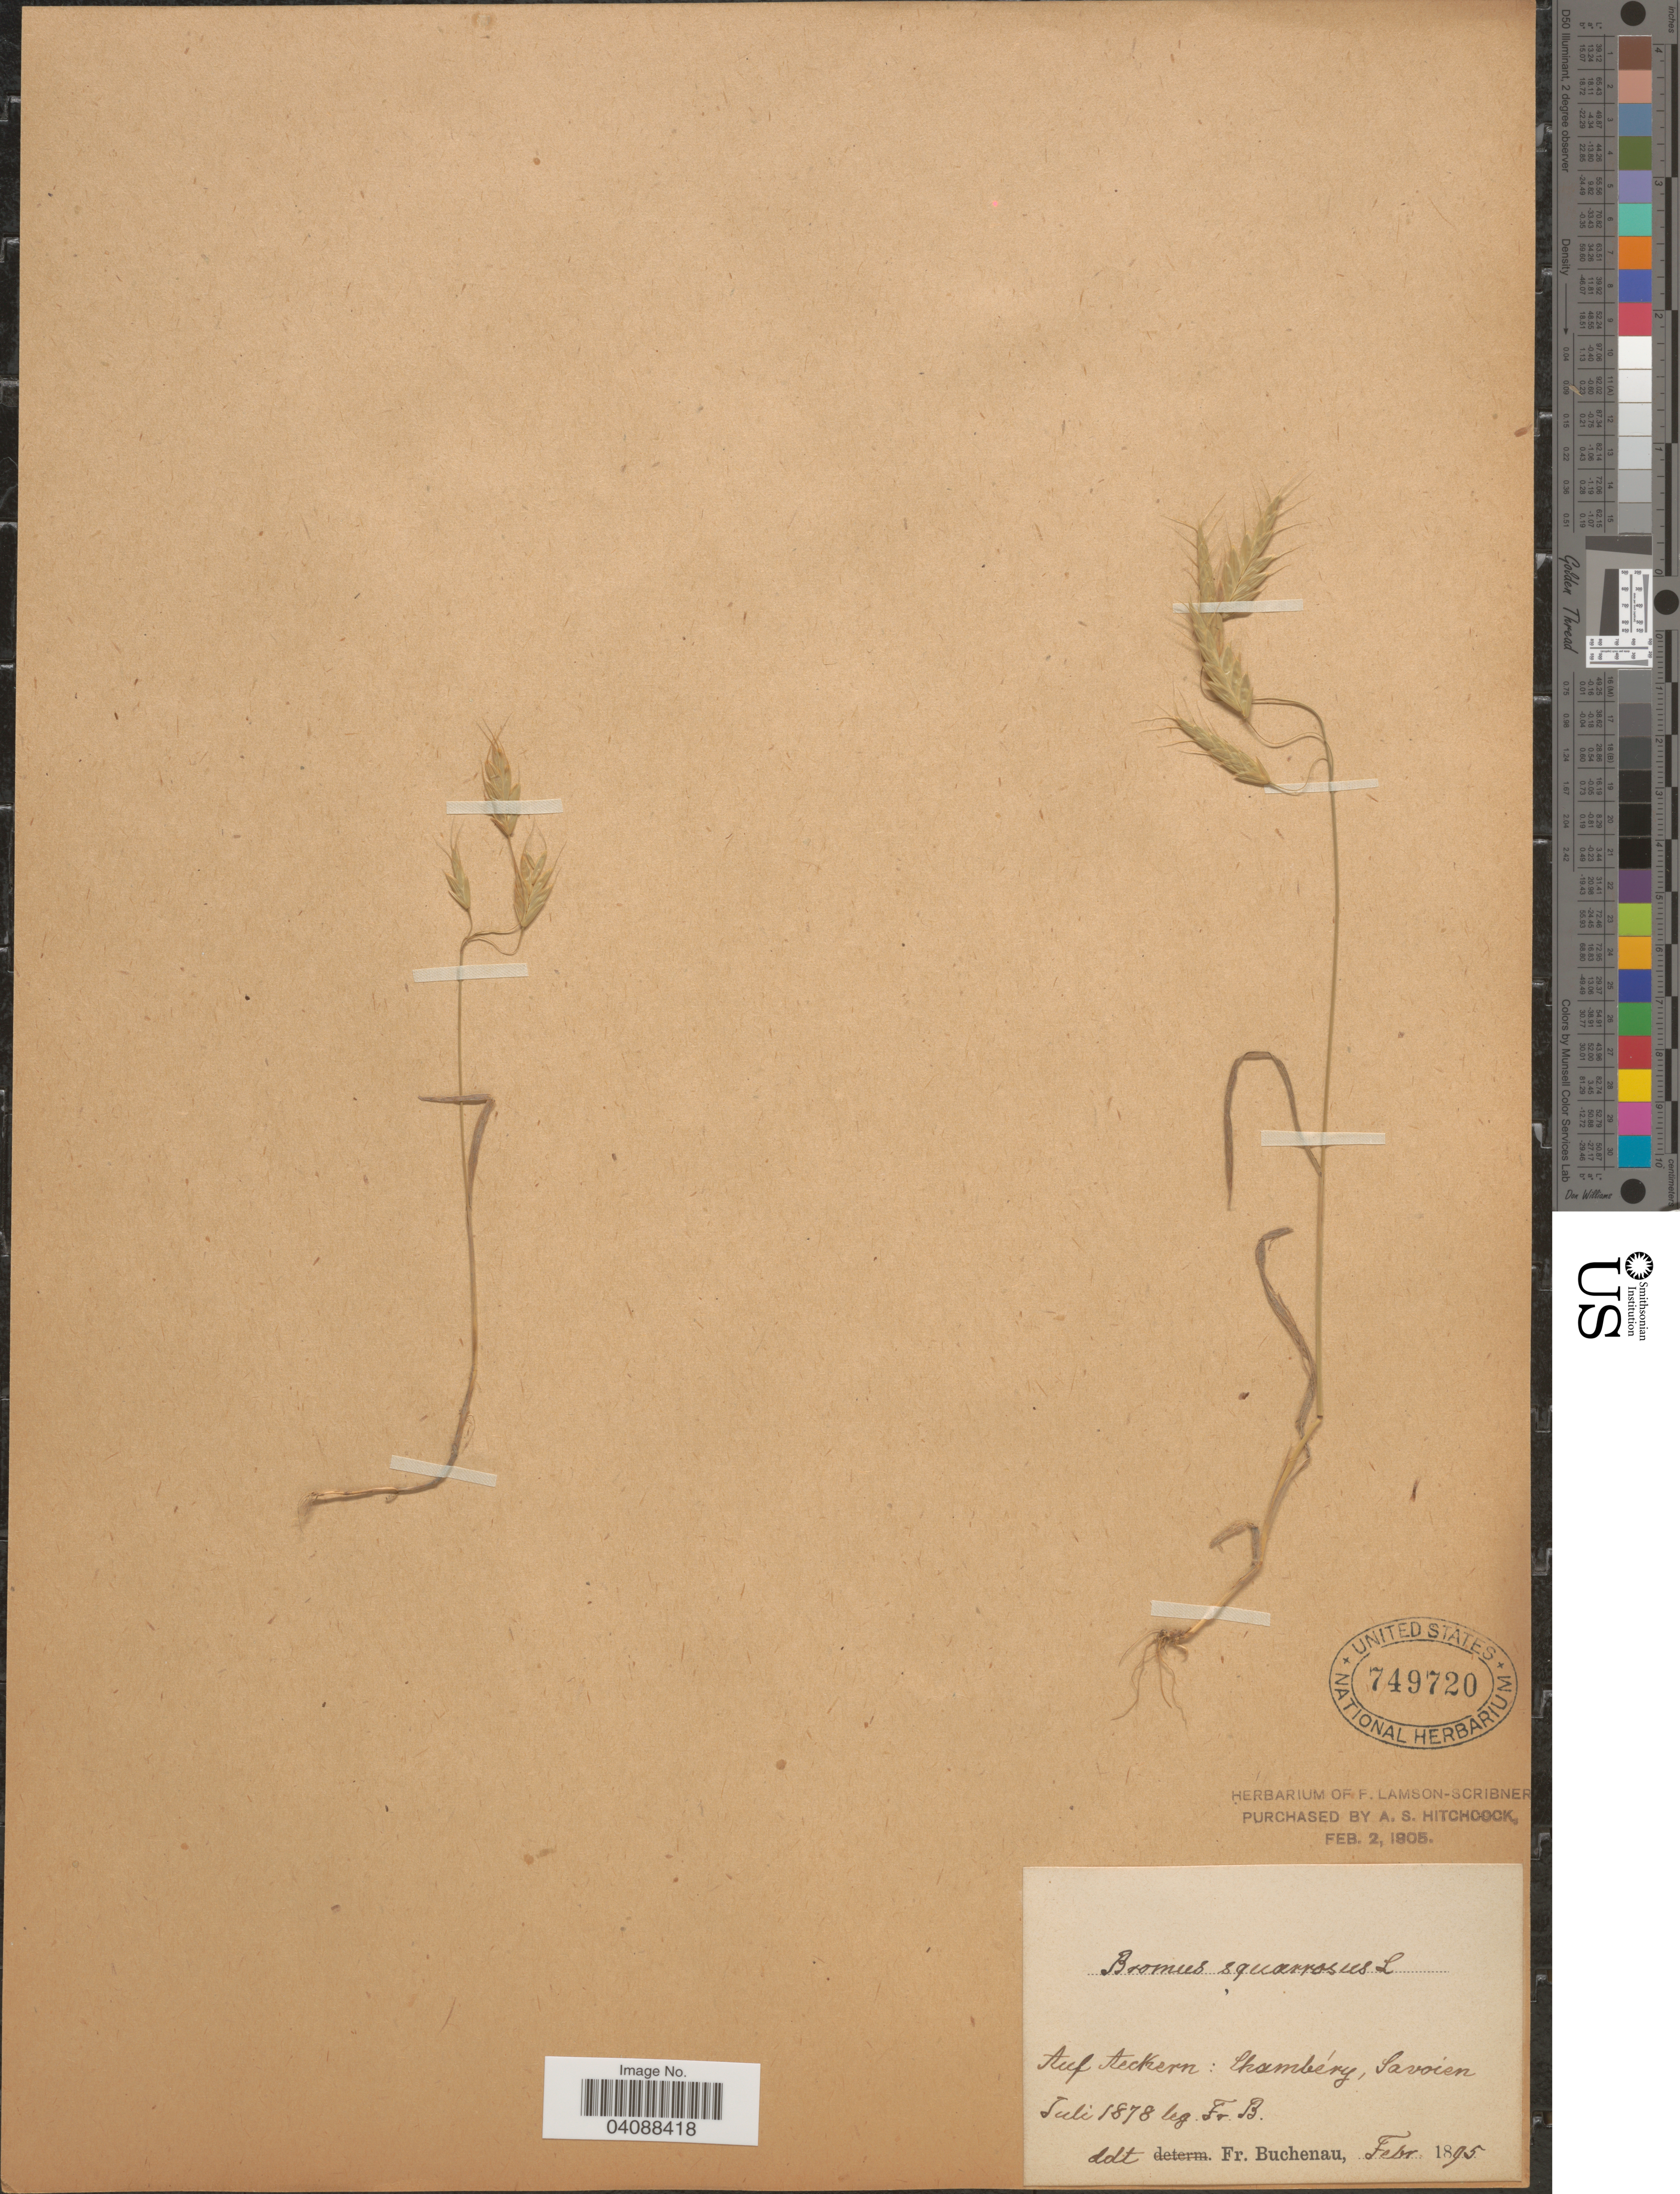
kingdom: Plantae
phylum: Tracheophyta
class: Liliopsida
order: Poales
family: Poaceae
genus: Bromus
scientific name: Bromus squarrosus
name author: L.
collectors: F. Buchenau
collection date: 1878-07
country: France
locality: Auf Aeckern: Chambéry, Savoien.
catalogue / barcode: US 749720